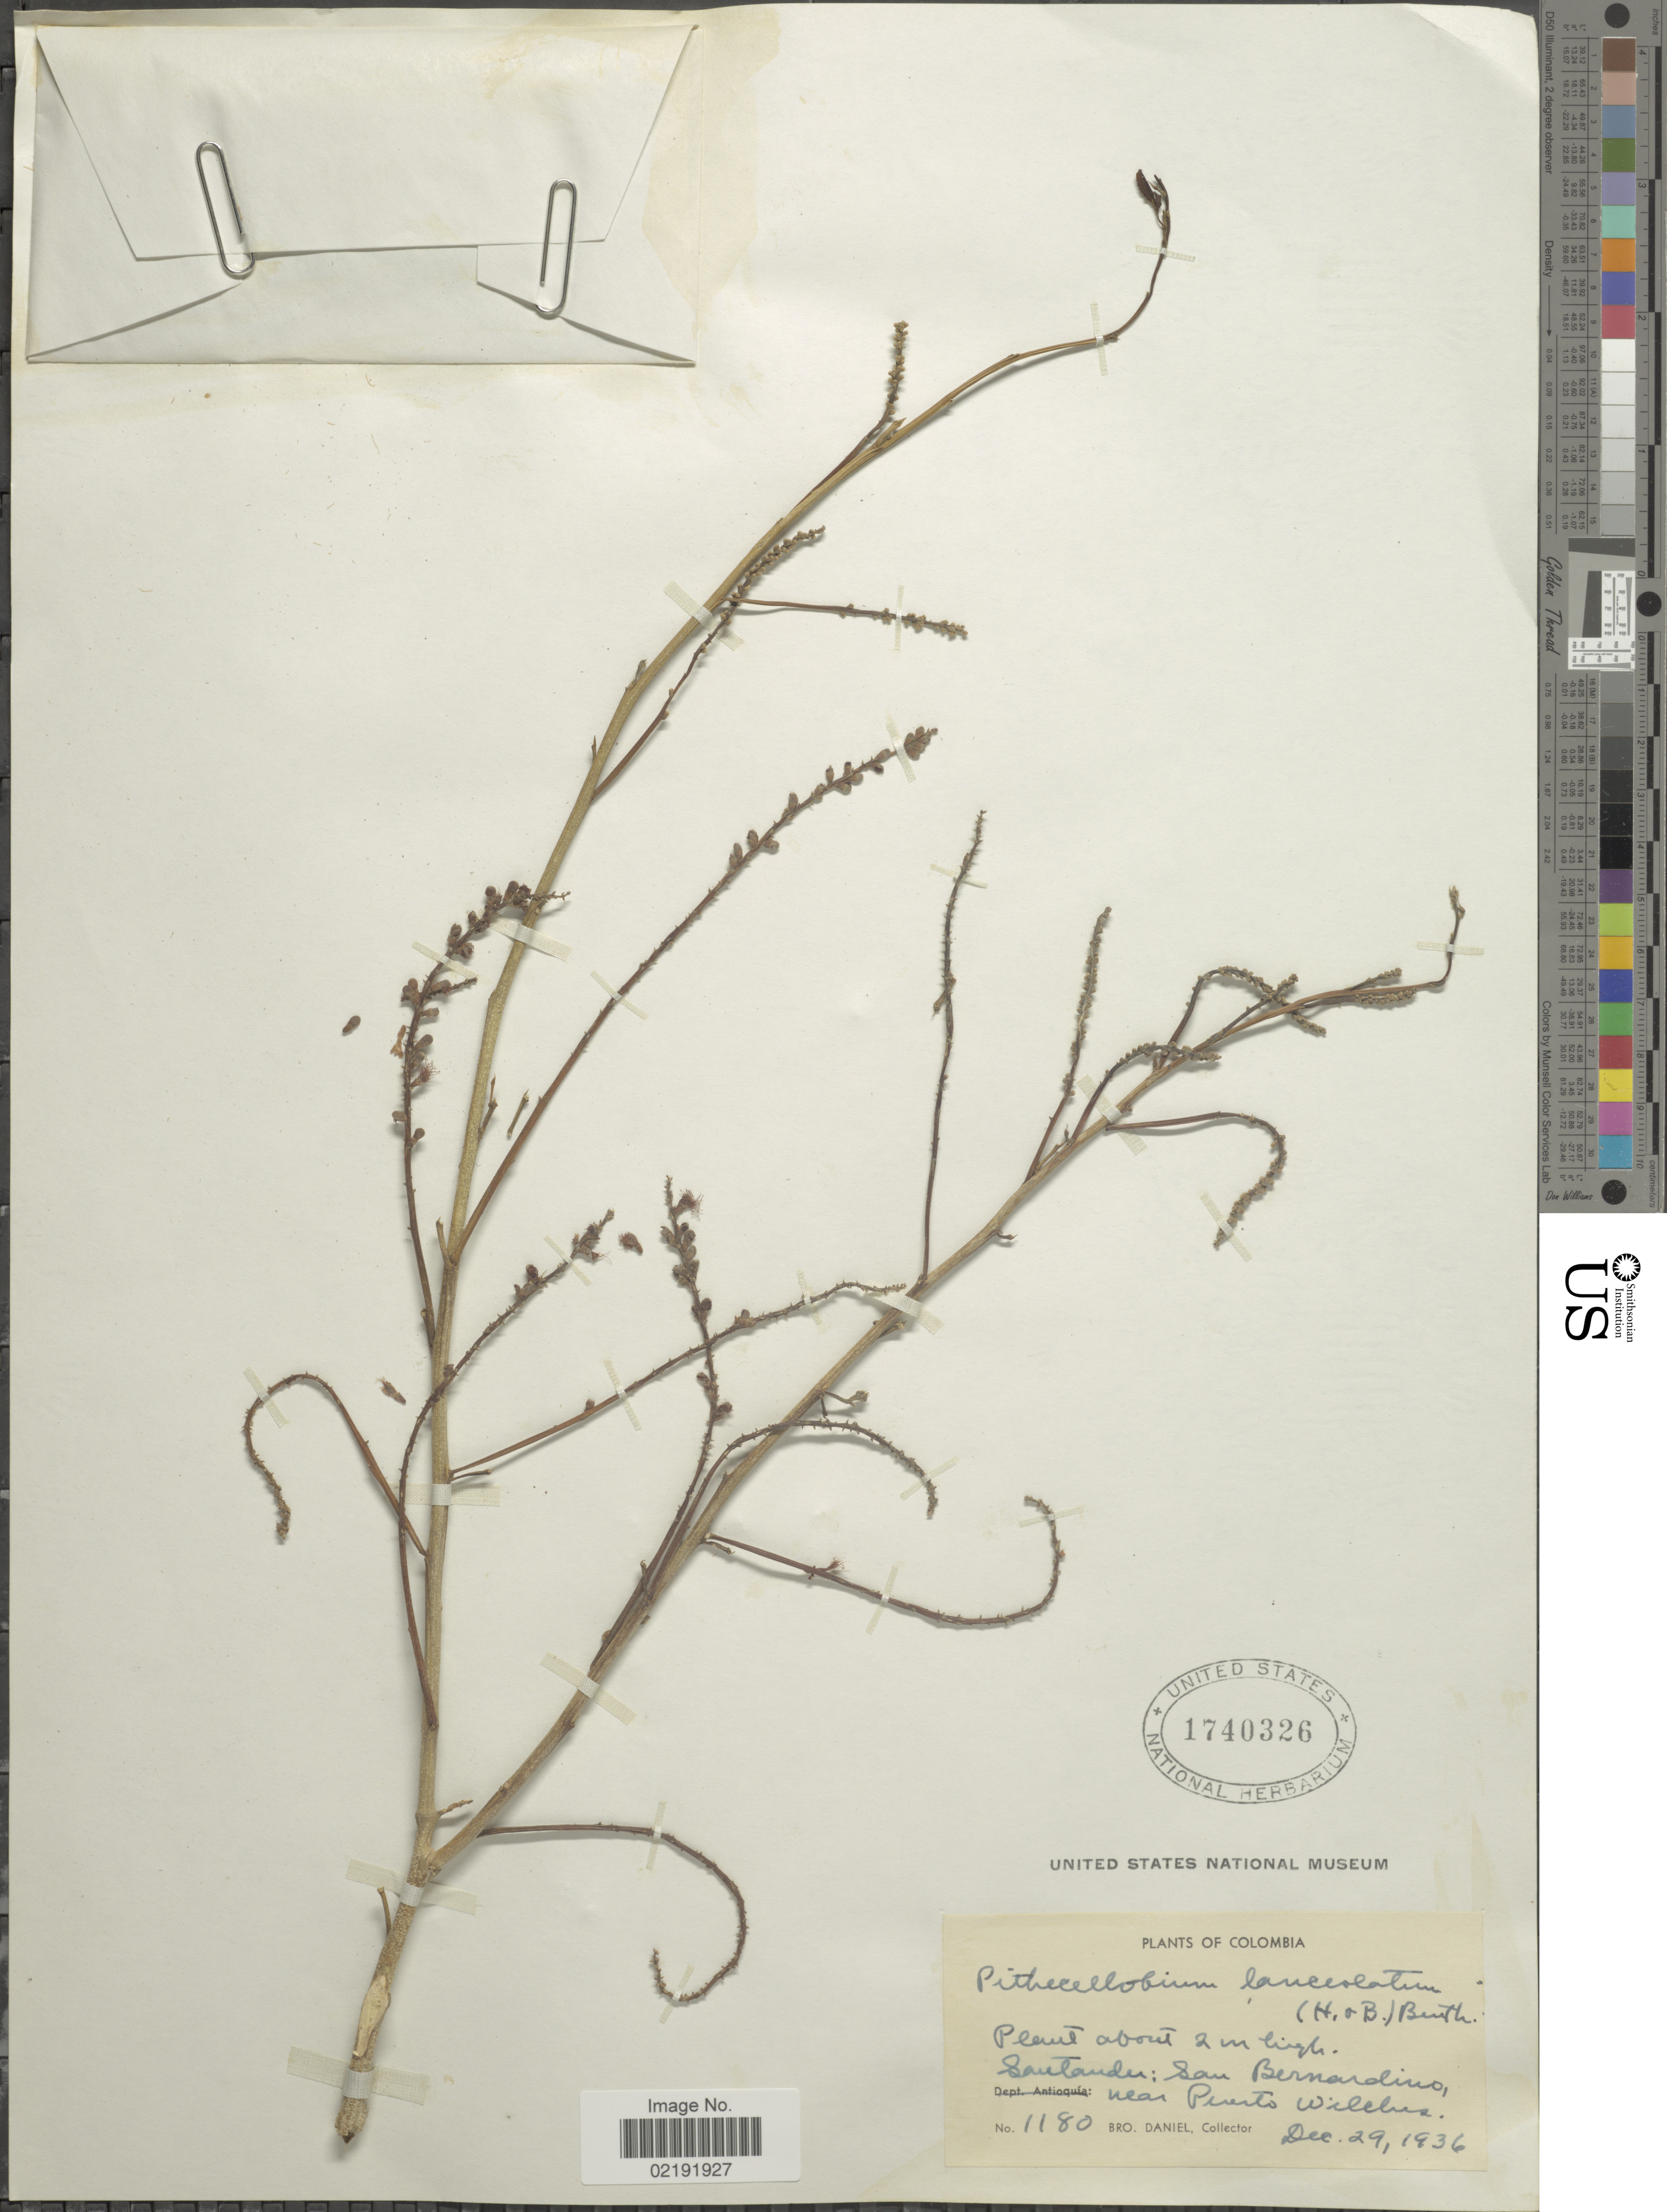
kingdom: Plantae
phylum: Tracheophyta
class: Magnoliopsida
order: Fabales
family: Fabaceae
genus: Pithecellobium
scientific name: Pithecellobium lanceolatum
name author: (Humb. & Bonpl. ex Willd.) Benth.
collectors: Bro. Daniel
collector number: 1180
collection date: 1936-12-29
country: Colombia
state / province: Santander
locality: Santander: San Bernardino, near Puerto Wilches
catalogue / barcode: US 1740326